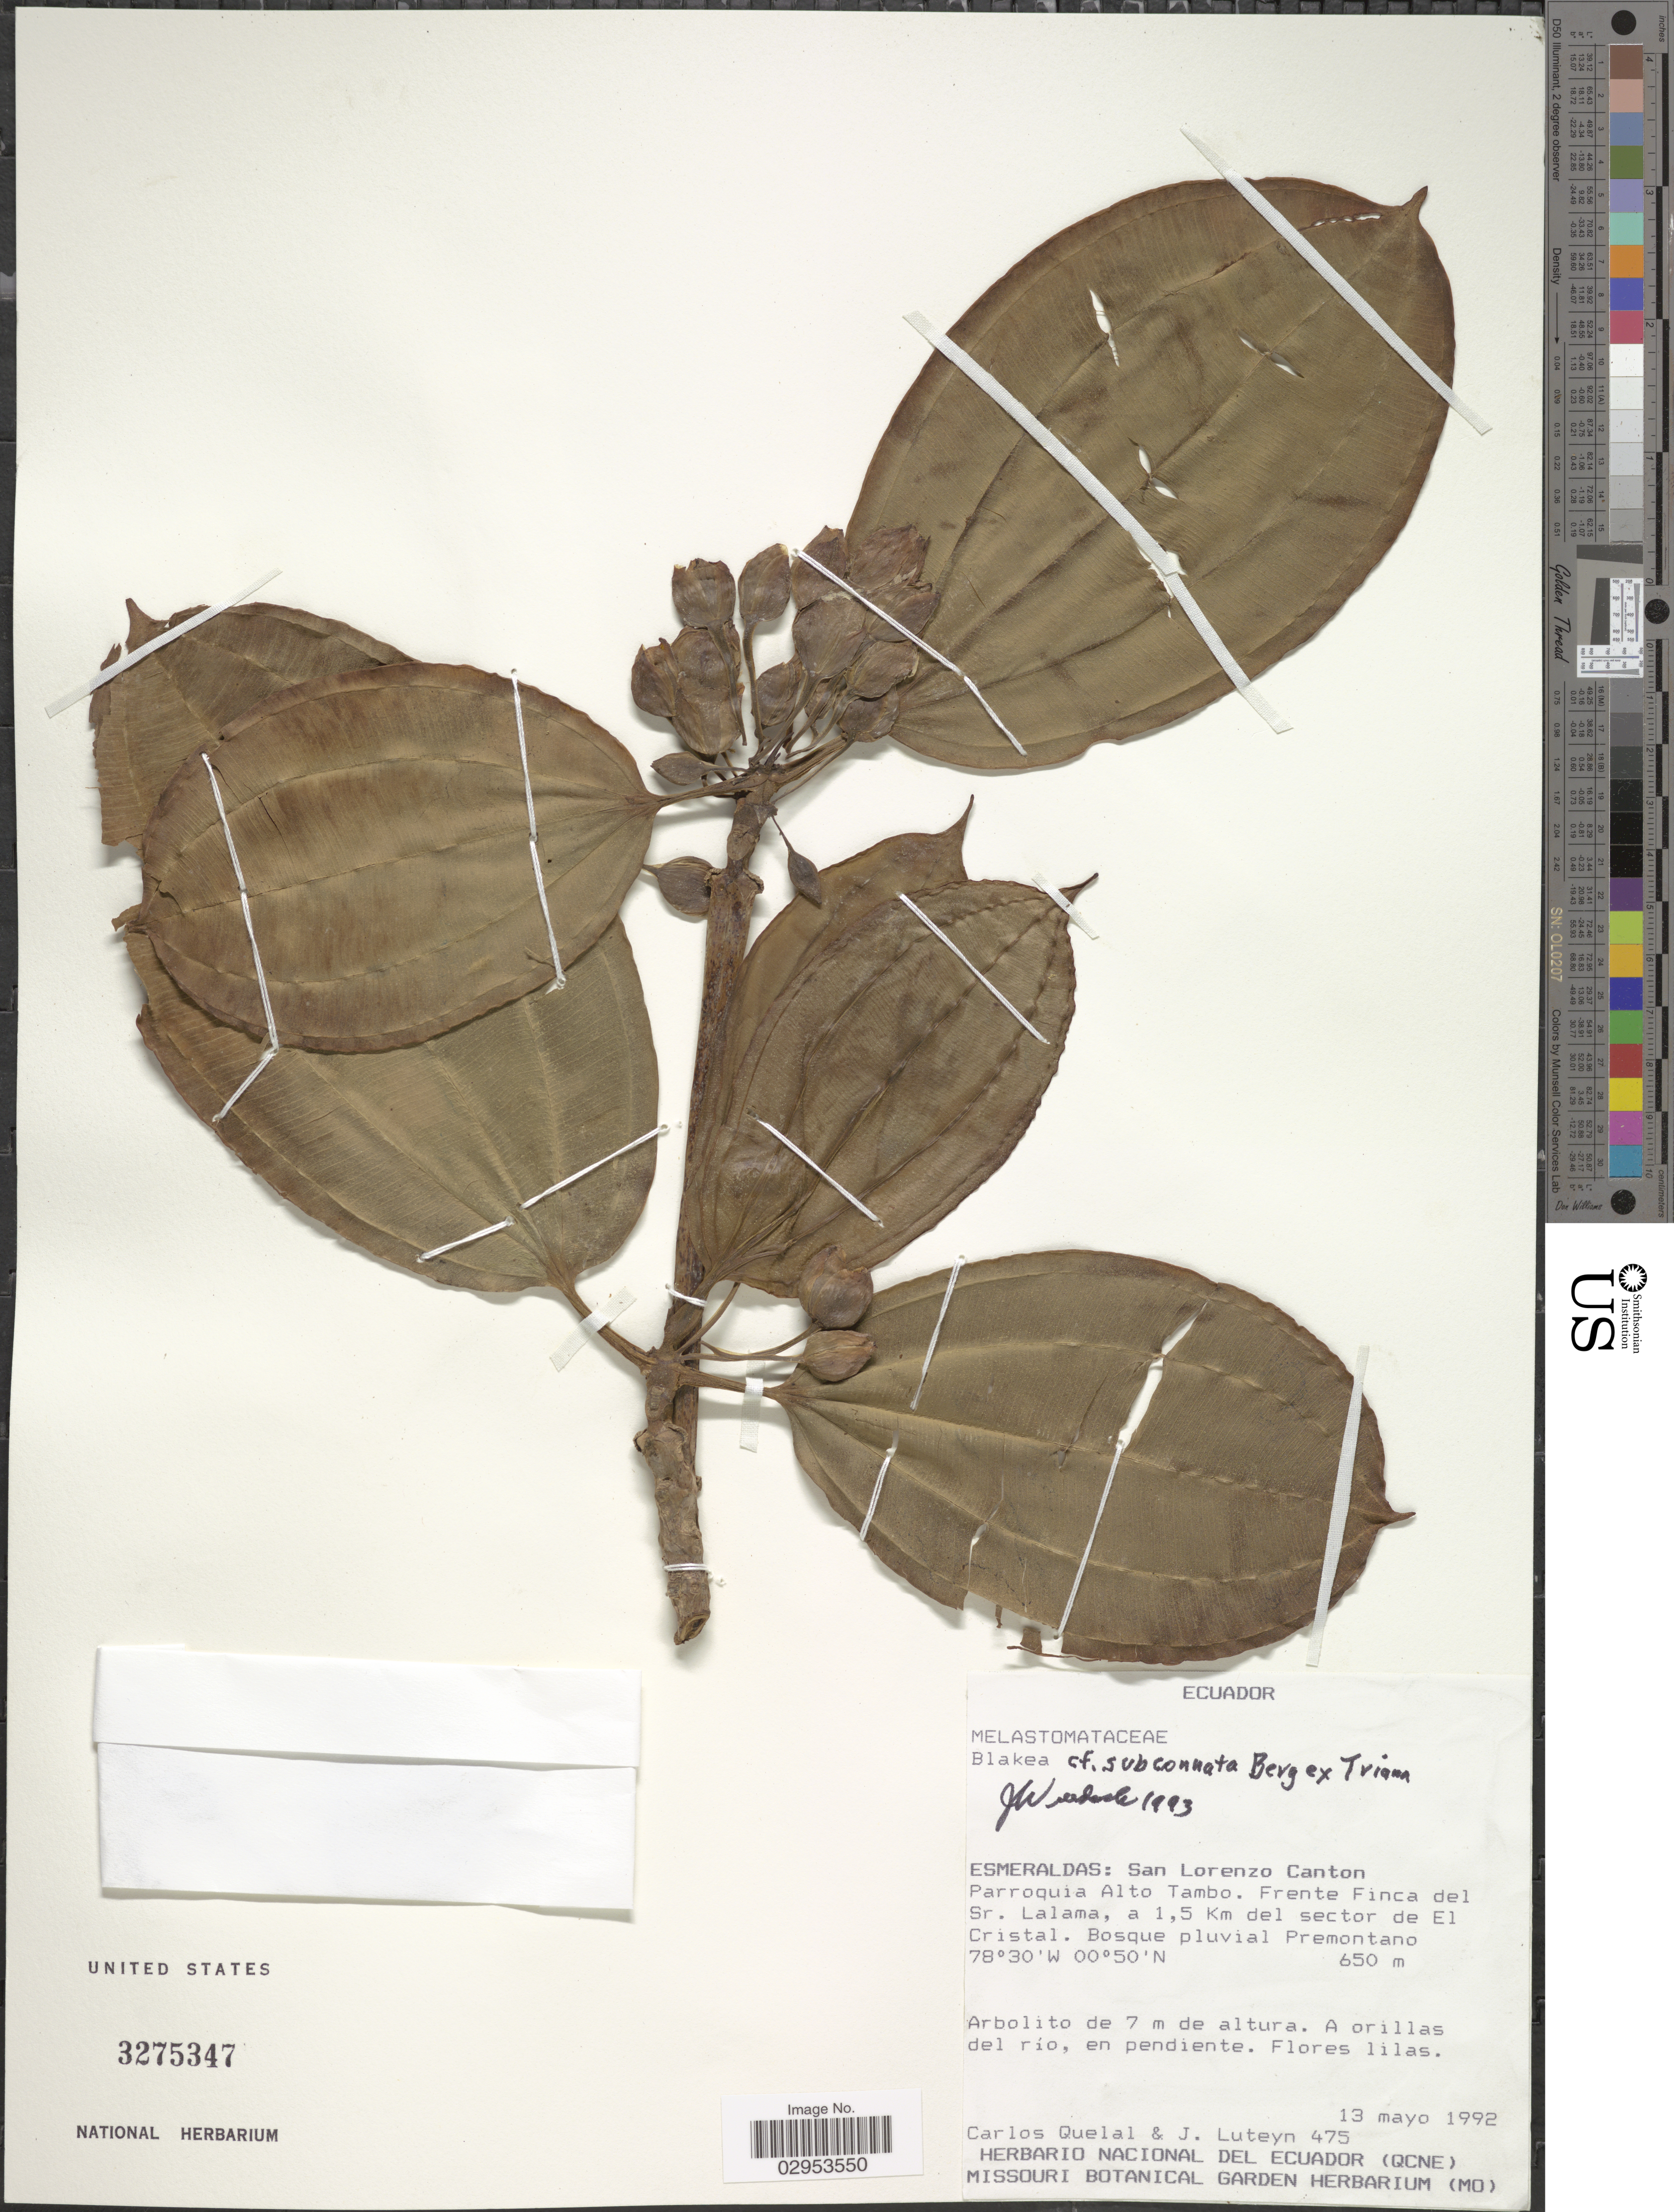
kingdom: Plantae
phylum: Tracheophyta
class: Magnoliopsida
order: Myrtales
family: Melastomataceae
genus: Blakea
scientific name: Blakea subconnata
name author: O. Berg ex Triana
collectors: C. Quelal & J. L. Luteyn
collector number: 475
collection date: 1992-05-13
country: Ecuador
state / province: Esmeraldas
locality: San Lorenzo Canton. Parroquia Alto Tambo. Frente Finca del Sr. Lalama, aa 1,5 Km del sector de El Cristal.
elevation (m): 650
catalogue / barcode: US 3275347